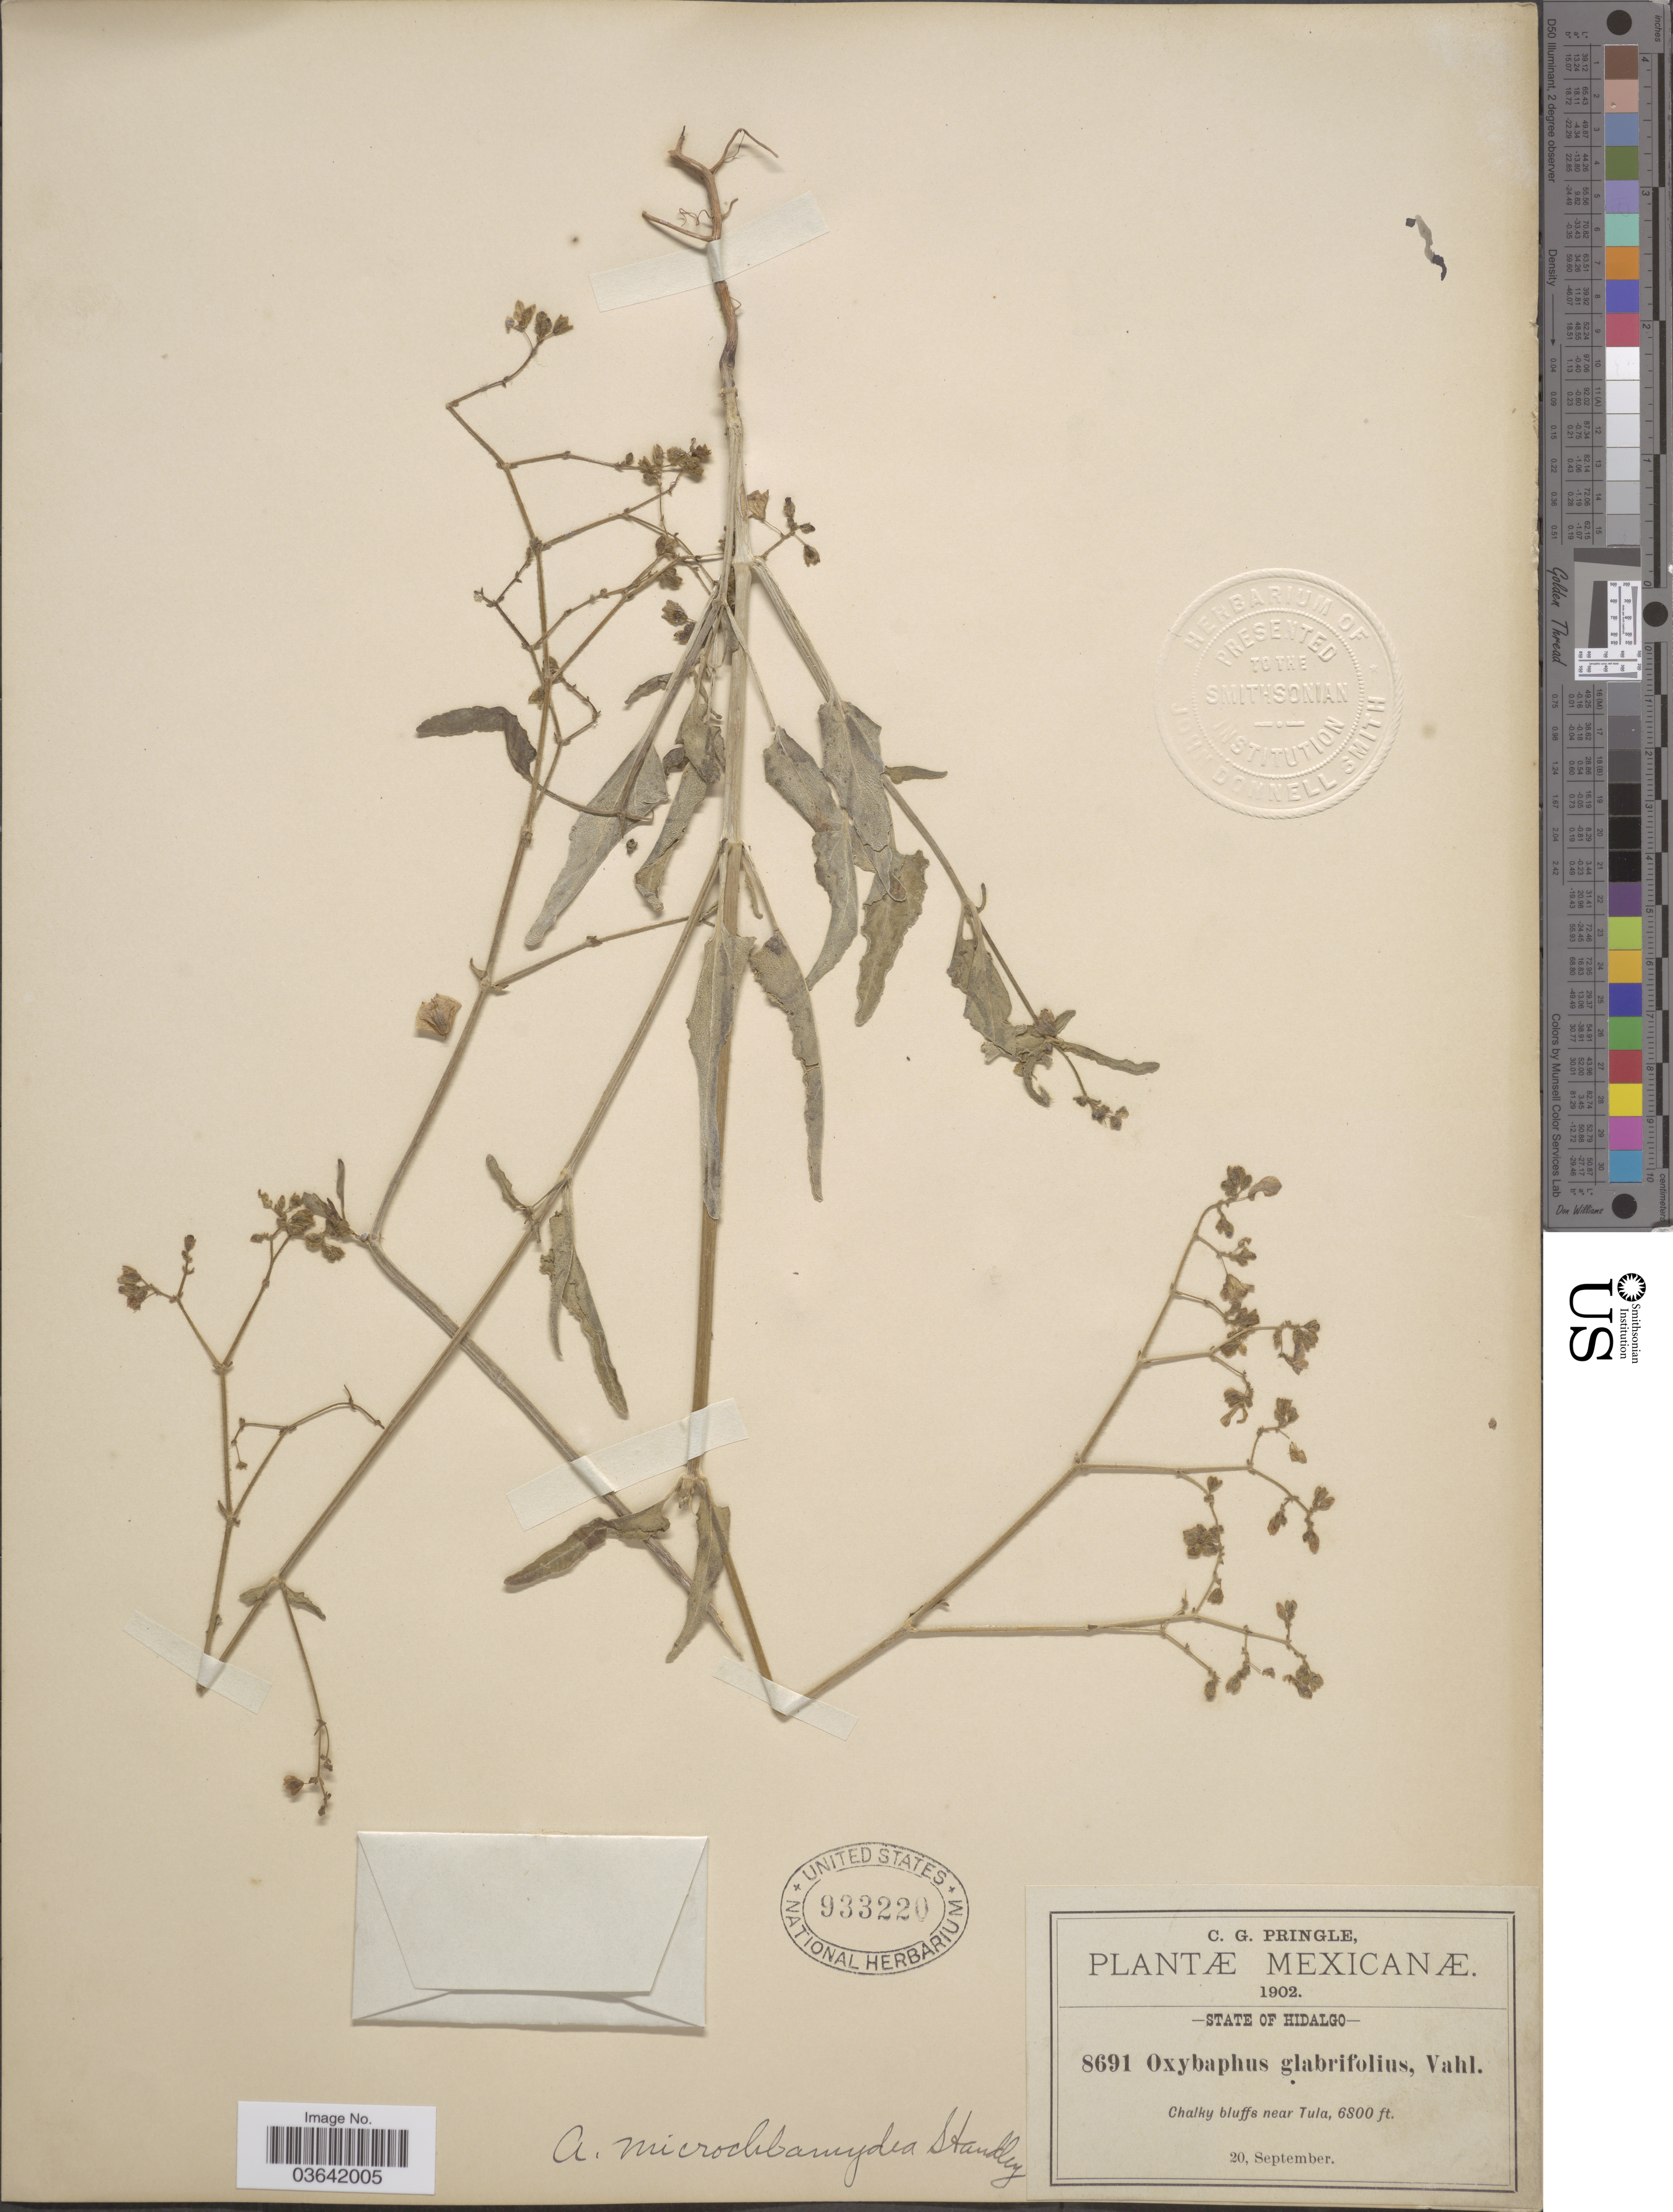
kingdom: Plantae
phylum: Tracheophyta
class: Magnoliopsida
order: Caryophyllales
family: Nyctaginaceae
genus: Mirabilis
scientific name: Mirabilis glabrifolia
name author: (Ort.) I.M. Johnst.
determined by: Strong, Mark T., (BOT), Smithsonian Institution - National Museum of Natural History (UNITED STATES)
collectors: C. G. Pringle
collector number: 8691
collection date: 1902-09-20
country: Mexico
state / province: Hidalgo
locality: Near Tula.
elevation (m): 2073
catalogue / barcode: US 933220